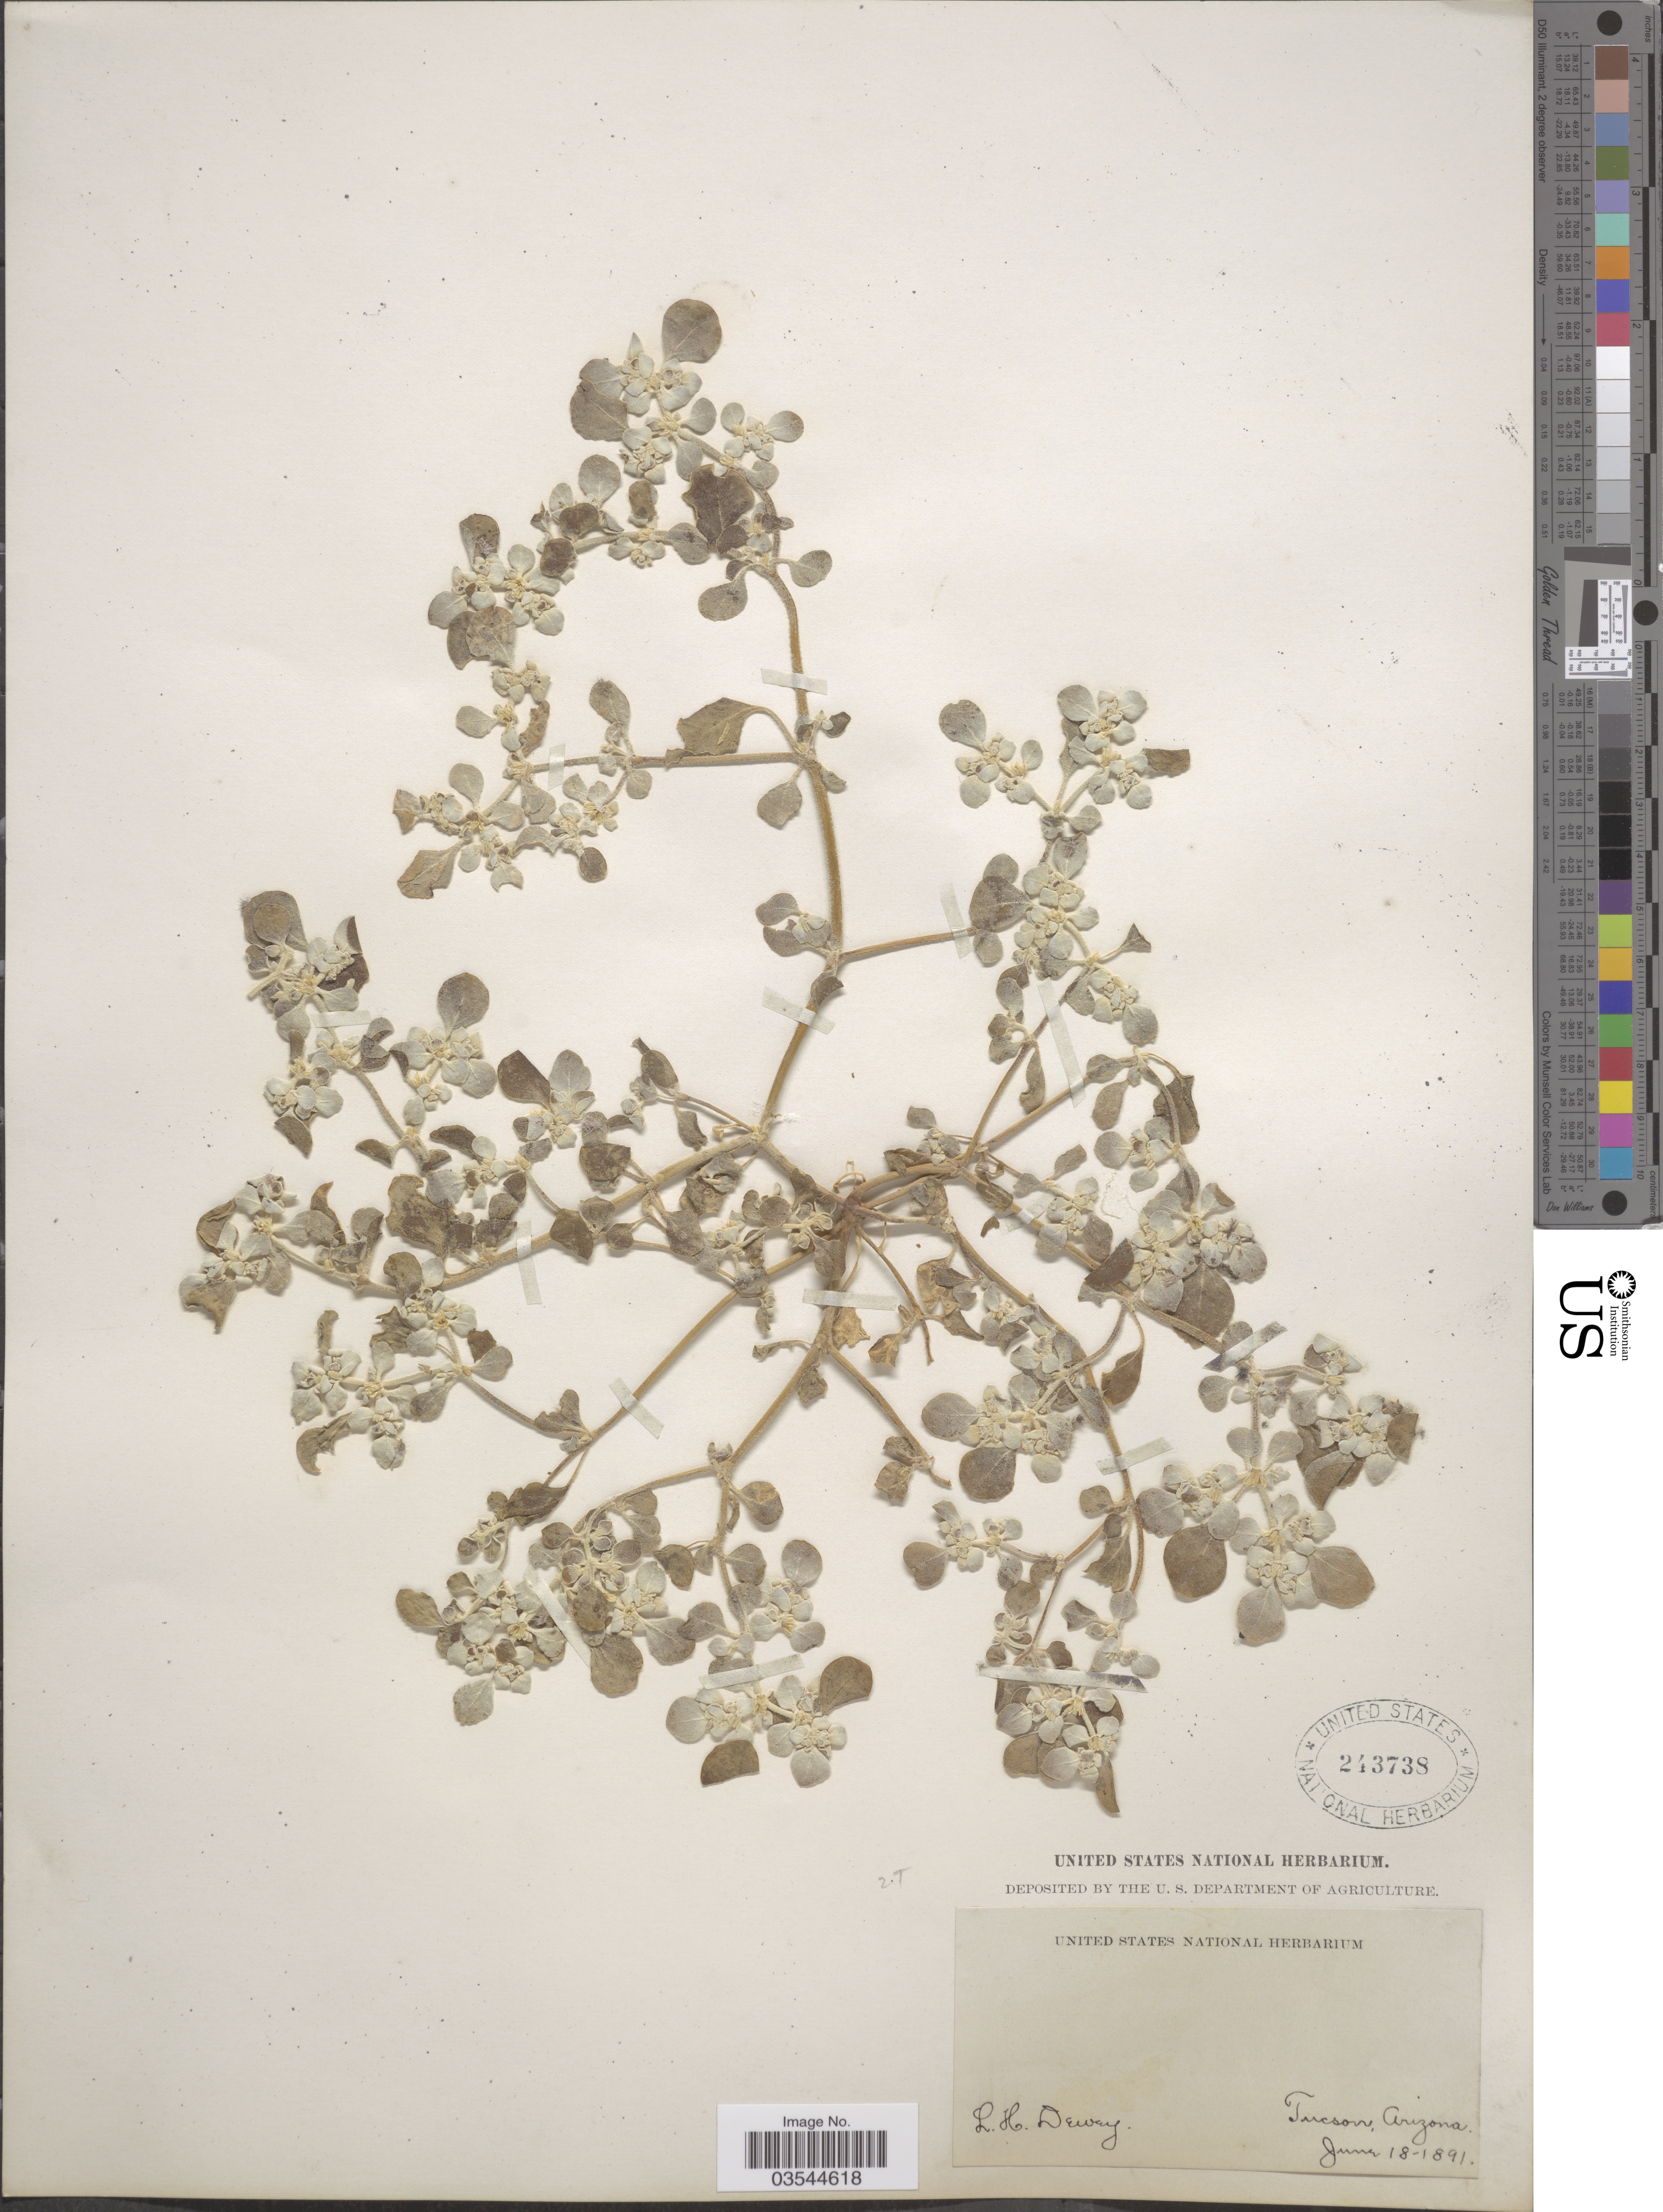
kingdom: Plantae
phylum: Tracheophyta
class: Magnoliopsida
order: Caryophyllales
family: Amaranthaceae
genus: Tidestromia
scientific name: Tidestromia lanuginosa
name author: (Nutt.) Standl.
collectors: L. H. Dewey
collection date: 1891-06-18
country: United States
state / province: Arizona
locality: Tucson.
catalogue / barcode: US 243738